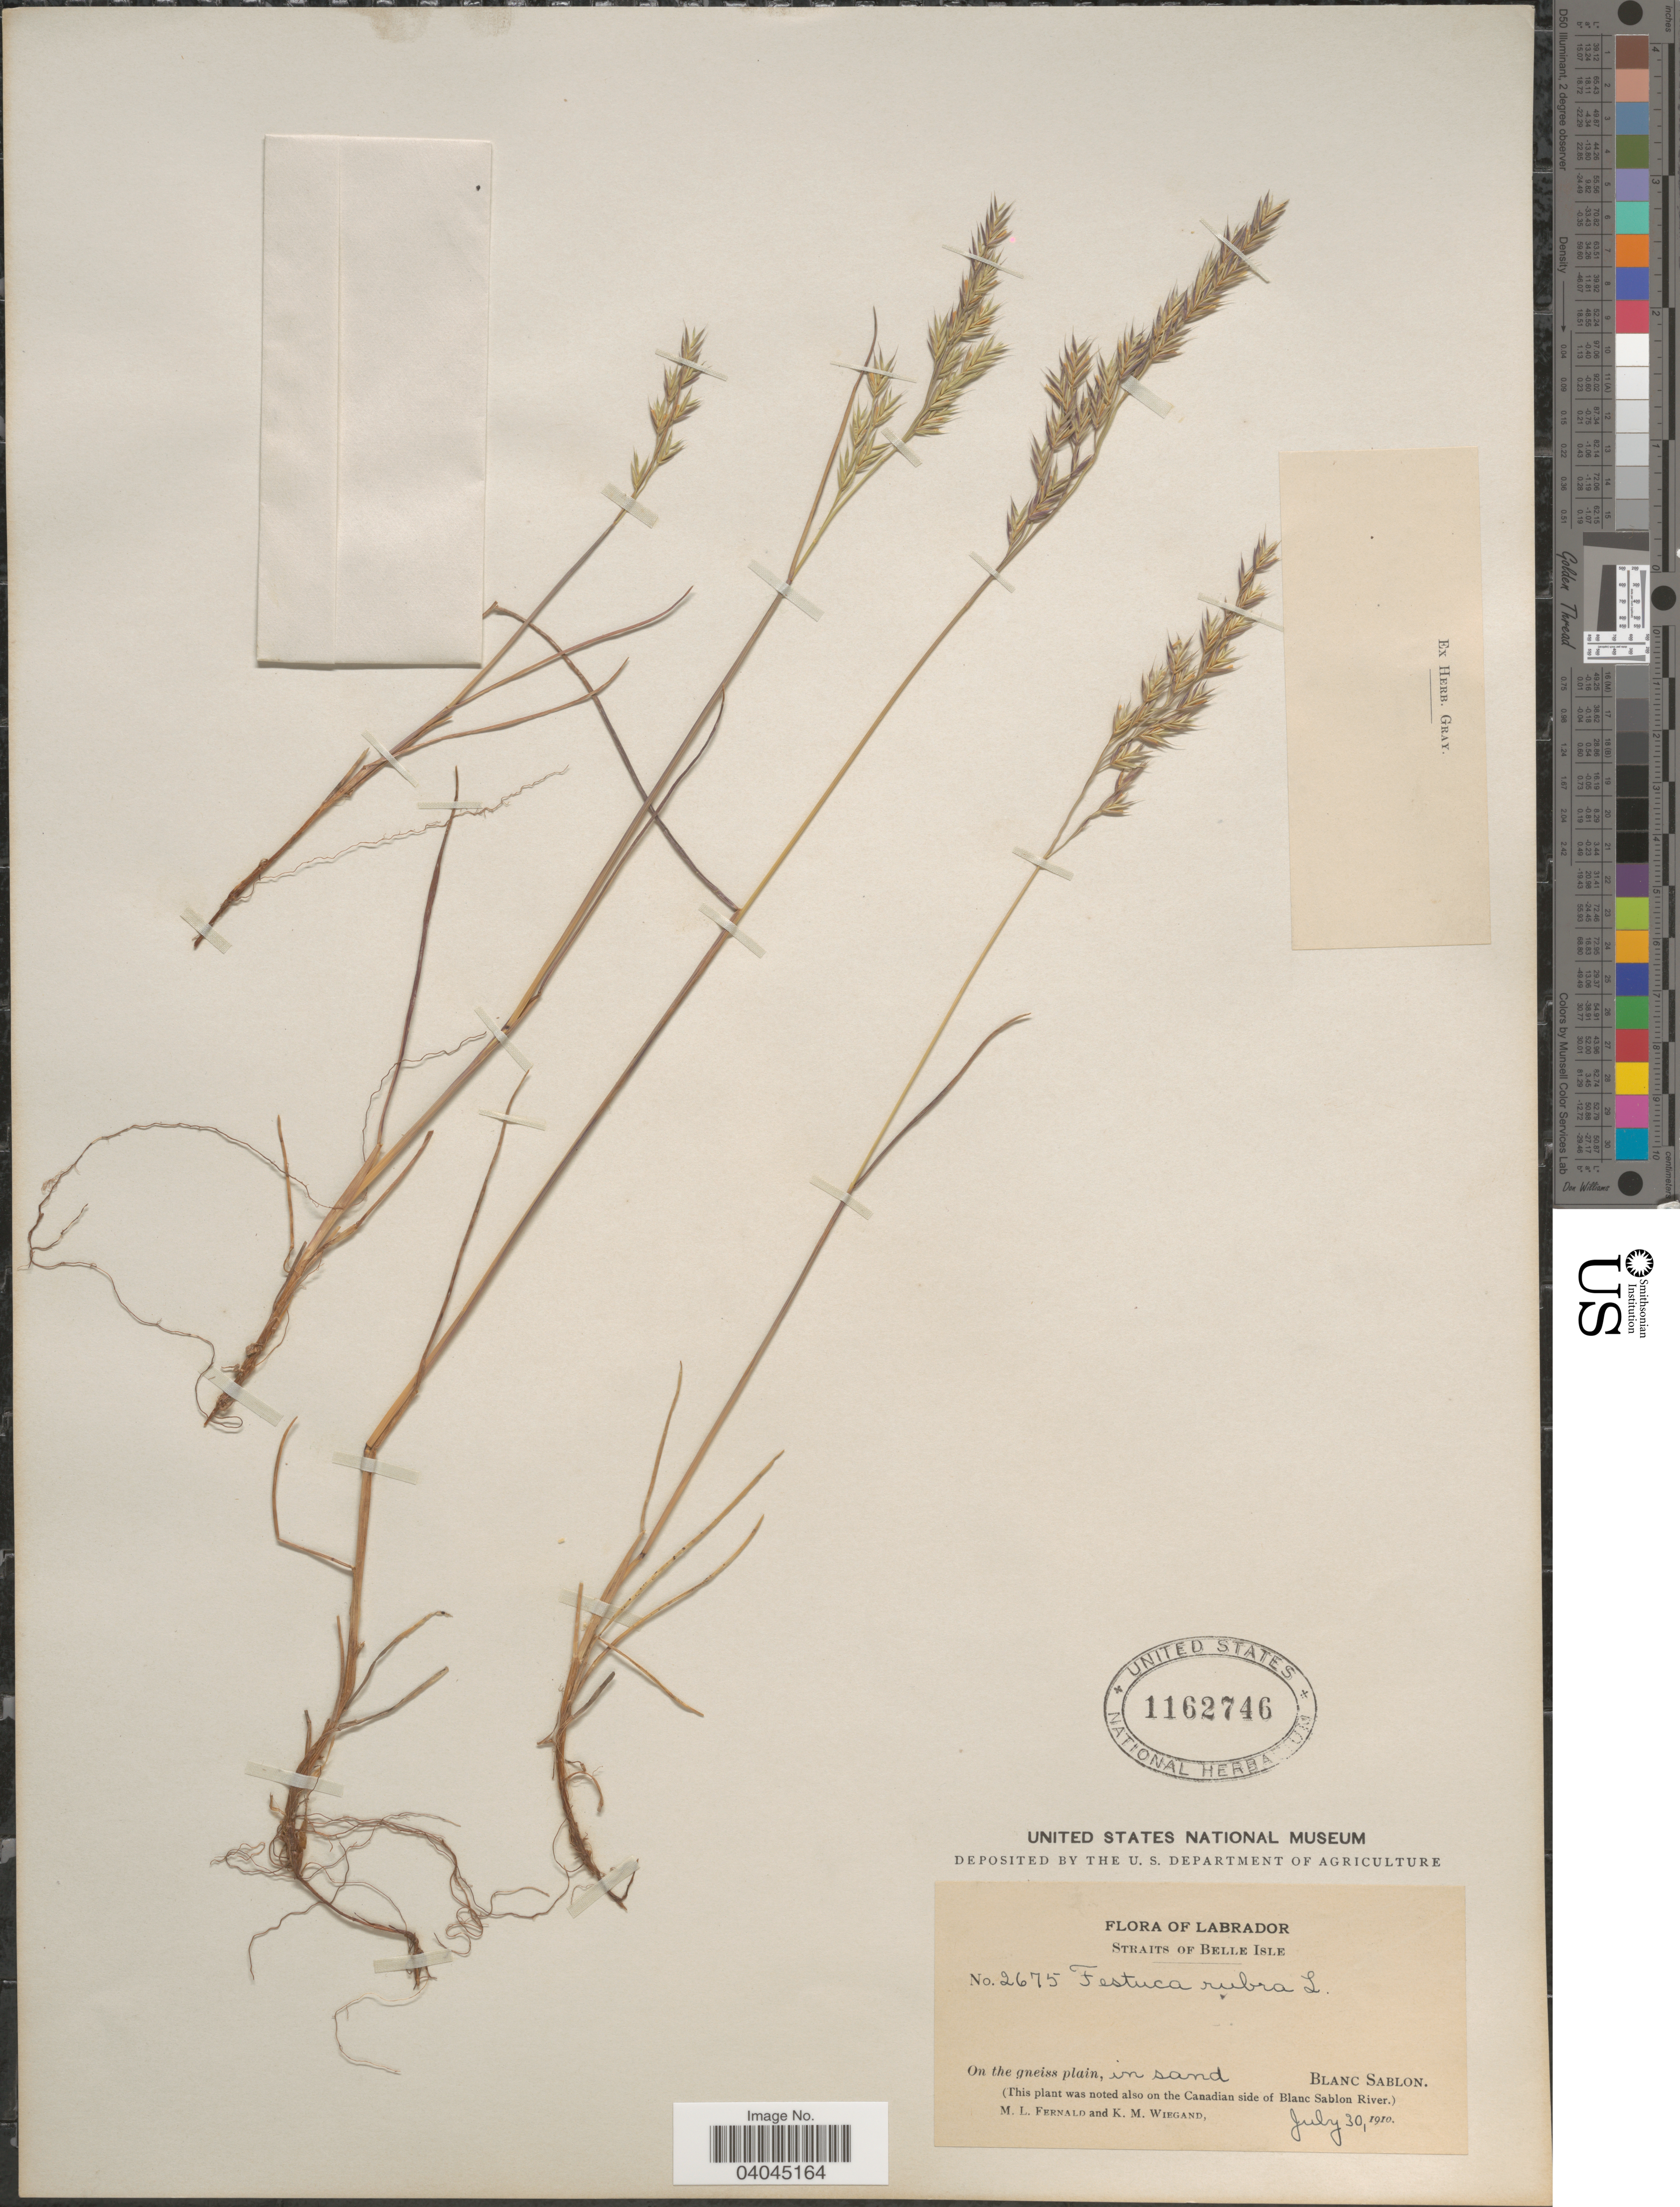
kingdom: Plantae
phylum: Tracheophyta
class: Liliopsida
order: Poales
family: Poaceae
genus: Festuca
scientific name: Festuca rubra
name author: L.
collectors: M. L. Fernald & K. M. Wiegand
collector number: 2675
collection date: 1910-07-30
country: Canada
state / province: Newfoundland and Labrador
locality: Labrador. Straits of Belle Isle. Blanc Sablon.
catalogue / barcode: US 1162746